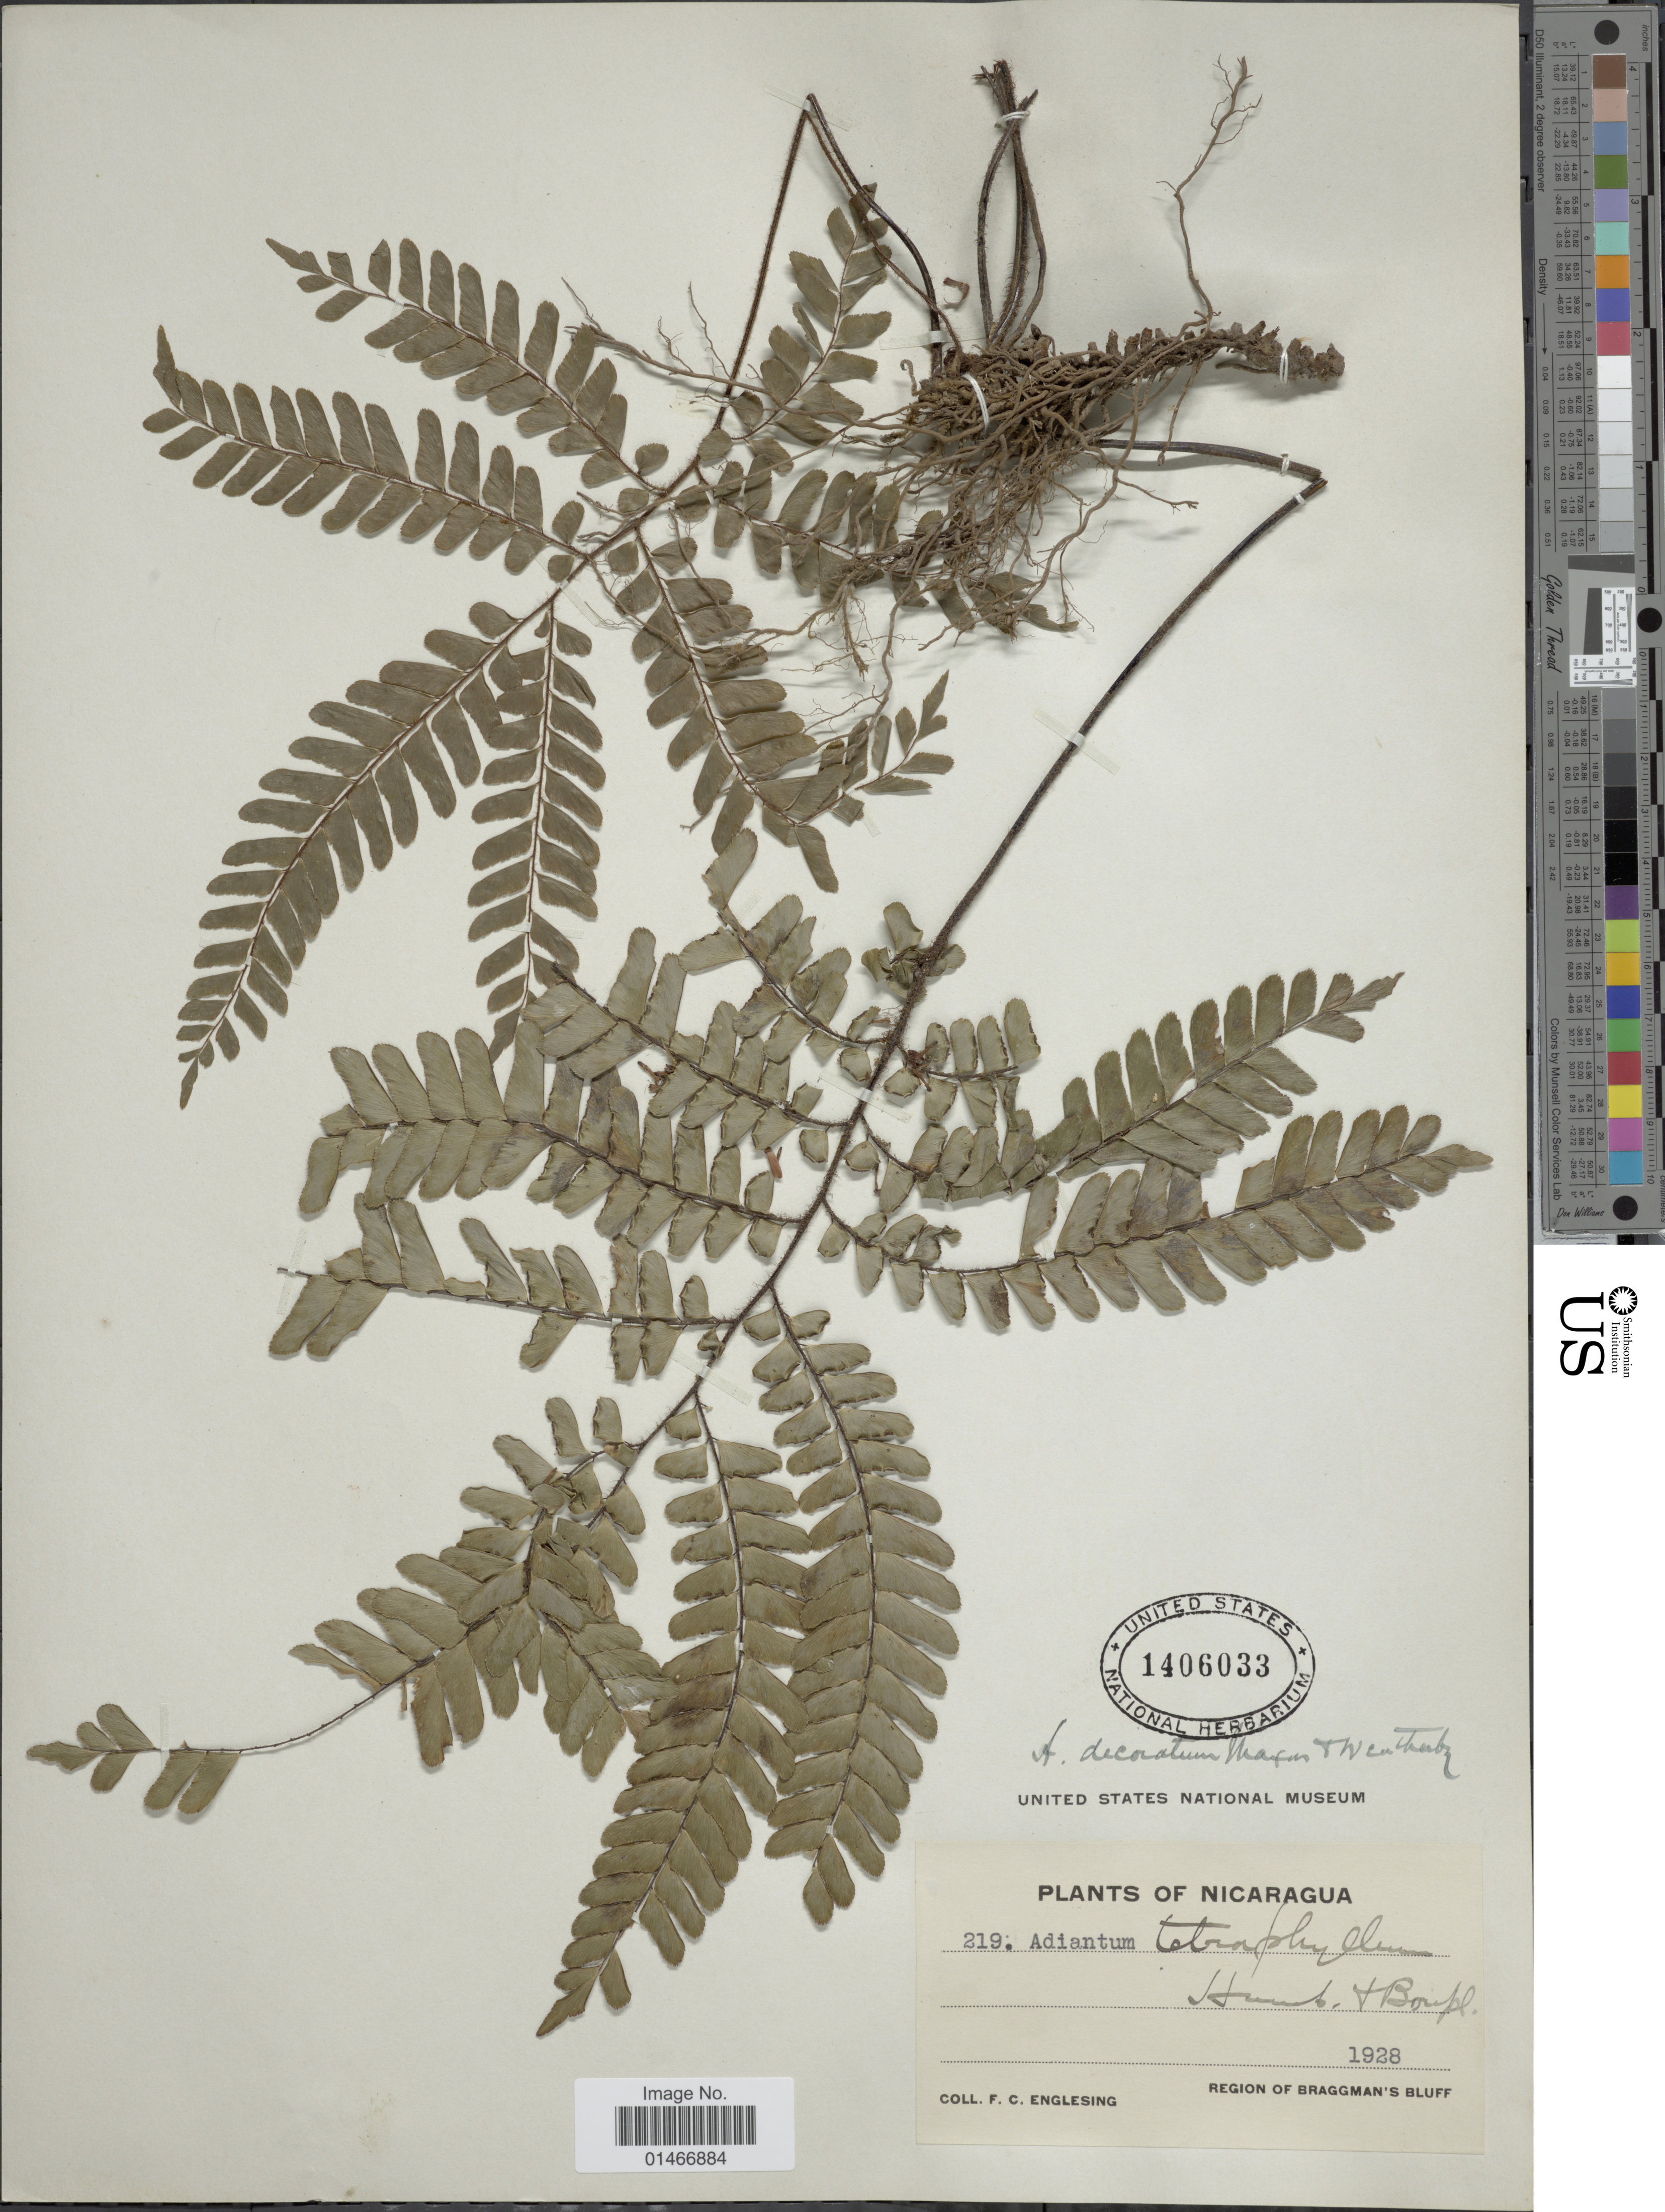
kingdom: Plantae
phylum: Tracheophyta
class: Polypodiopsida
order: Polypodiales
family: Pteridaceae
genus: Adiantum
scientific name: Adiantum decoratum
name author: Maxon & Weath.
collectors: F. Englesing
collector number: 219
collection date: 1928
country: Nicaragua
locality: Region of Braggman's Bluff.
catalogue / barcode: US 1406033